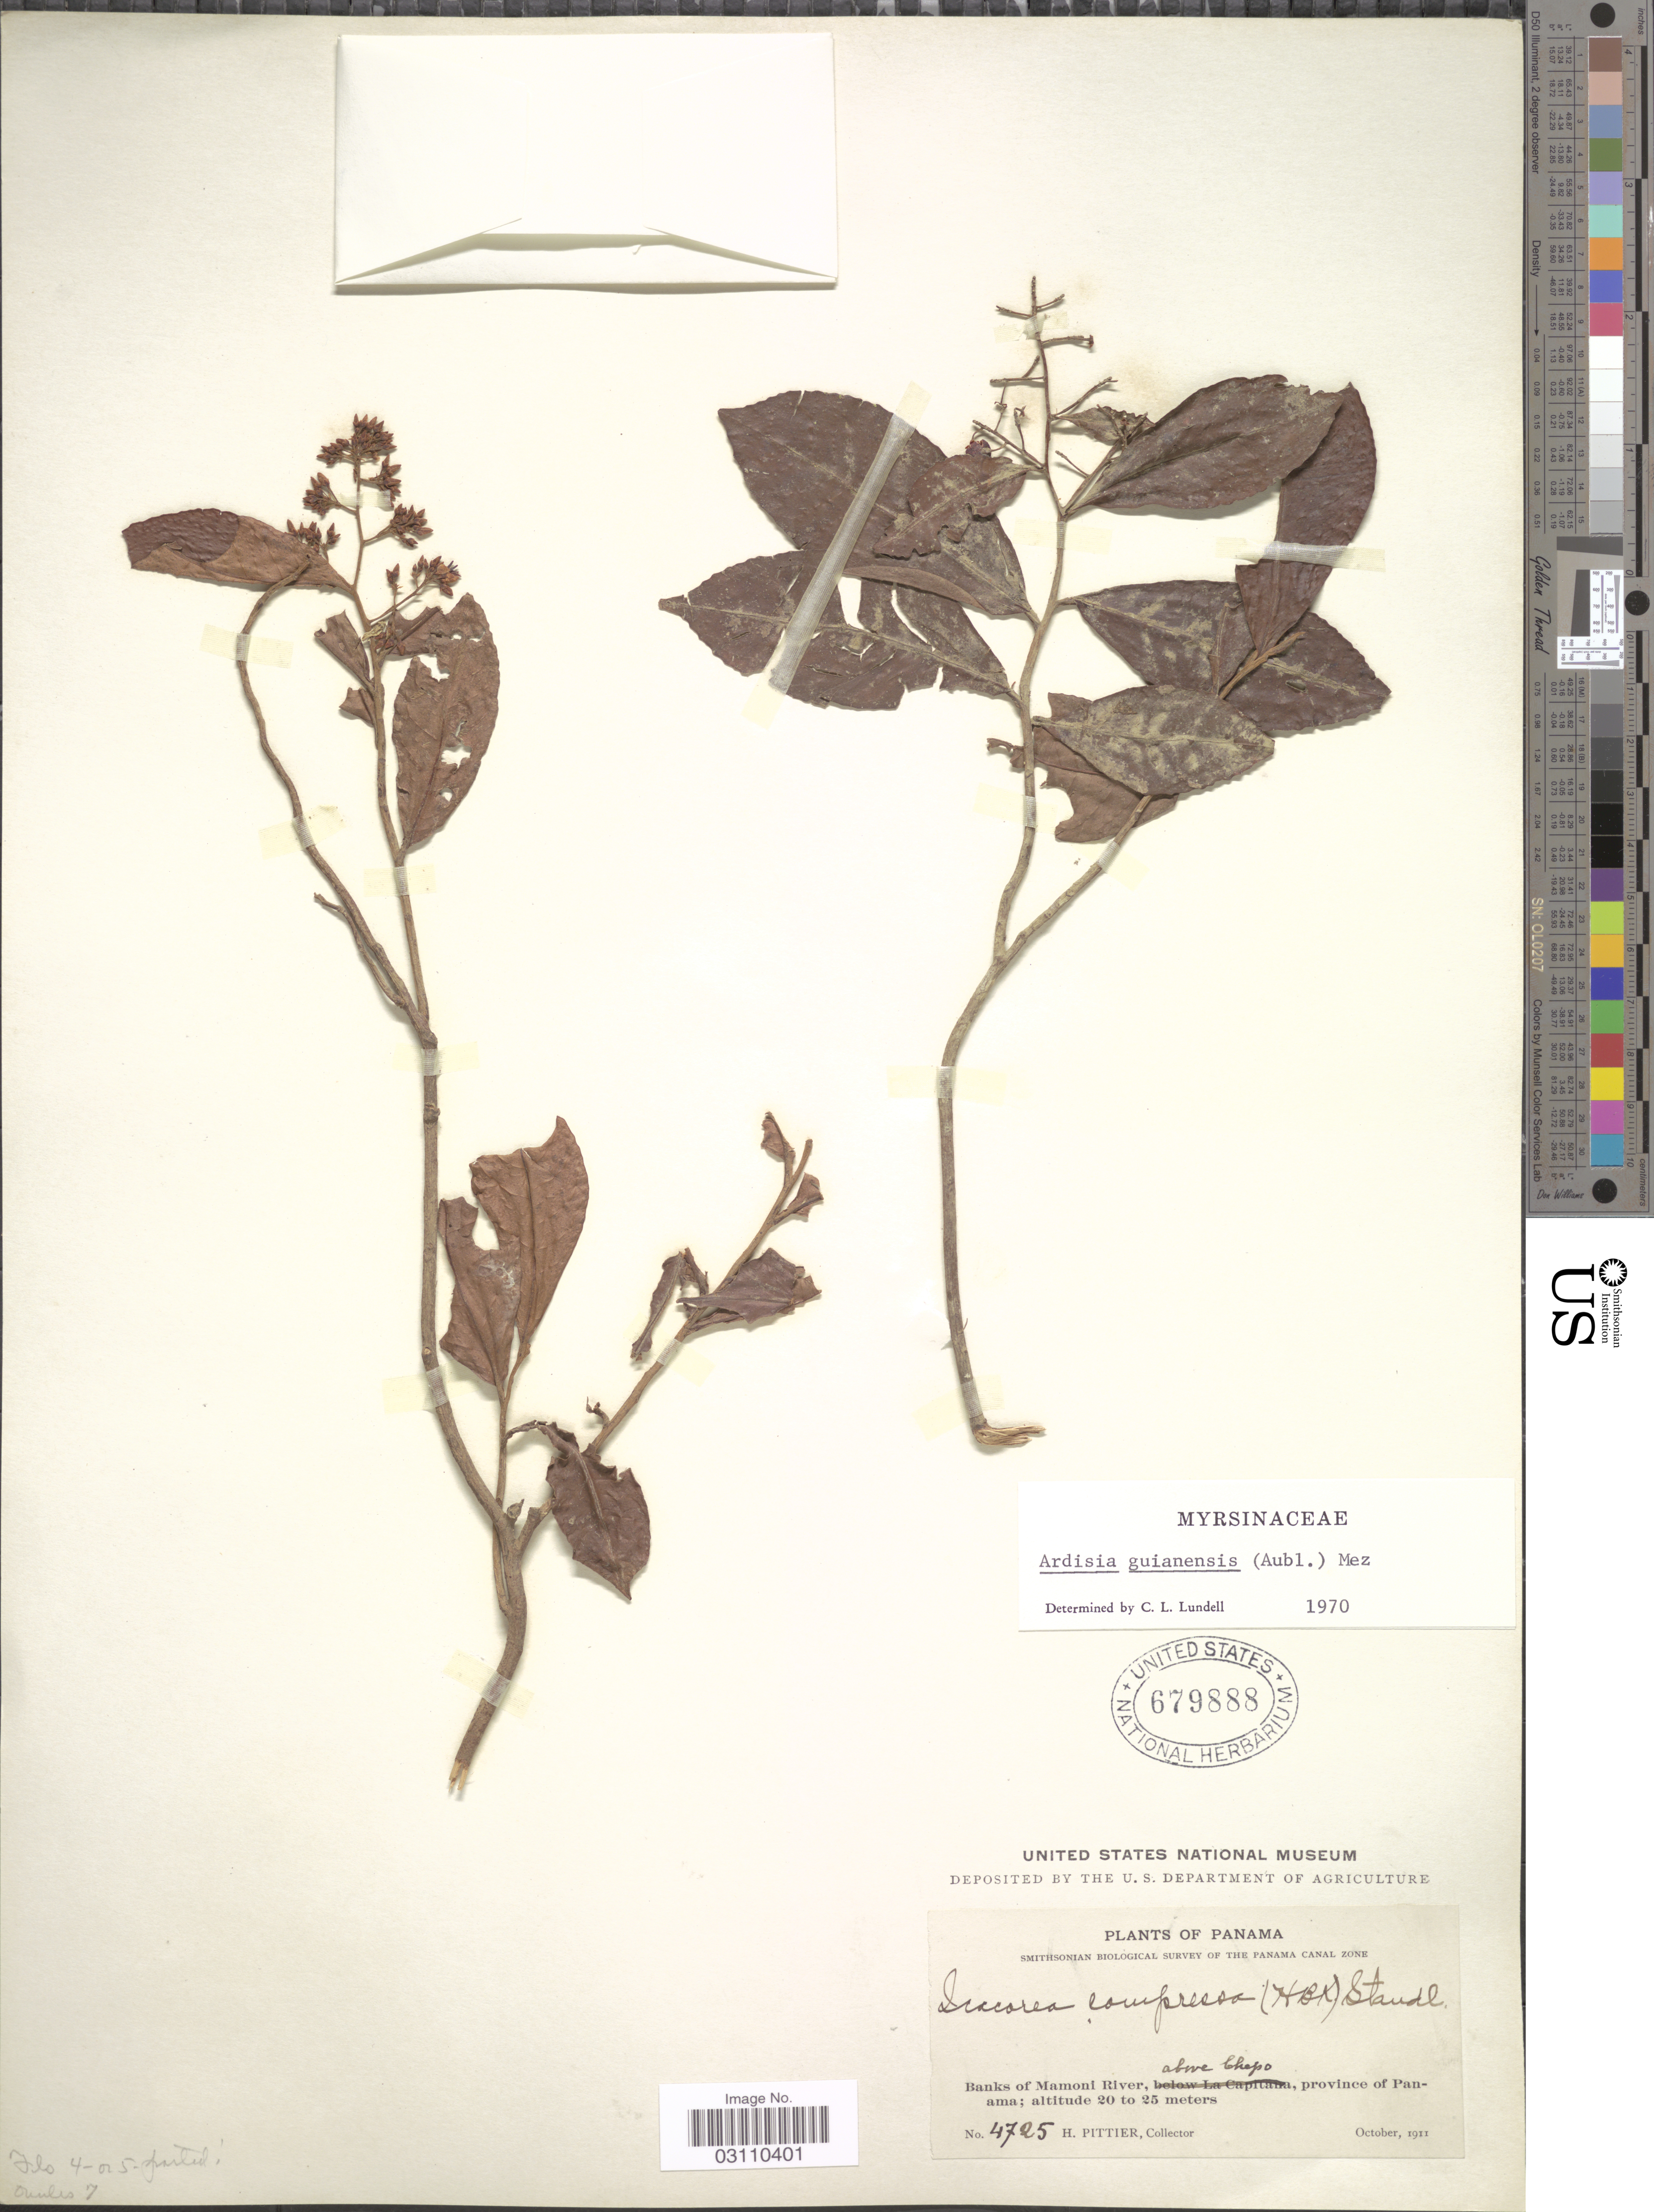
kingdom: Plantae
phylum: Tracheophyta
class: Magnoliopsida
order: Ericales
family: Primulaceae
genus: Ardisia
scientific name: Ardisia guianensis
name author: (Aubl.) Mez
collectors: H. F. Pittier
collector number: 4725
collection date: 1911-11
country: Panama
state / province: Panamá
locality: Banks of Mamoni River, above Chapo.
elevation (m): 20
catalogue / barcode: US 679888